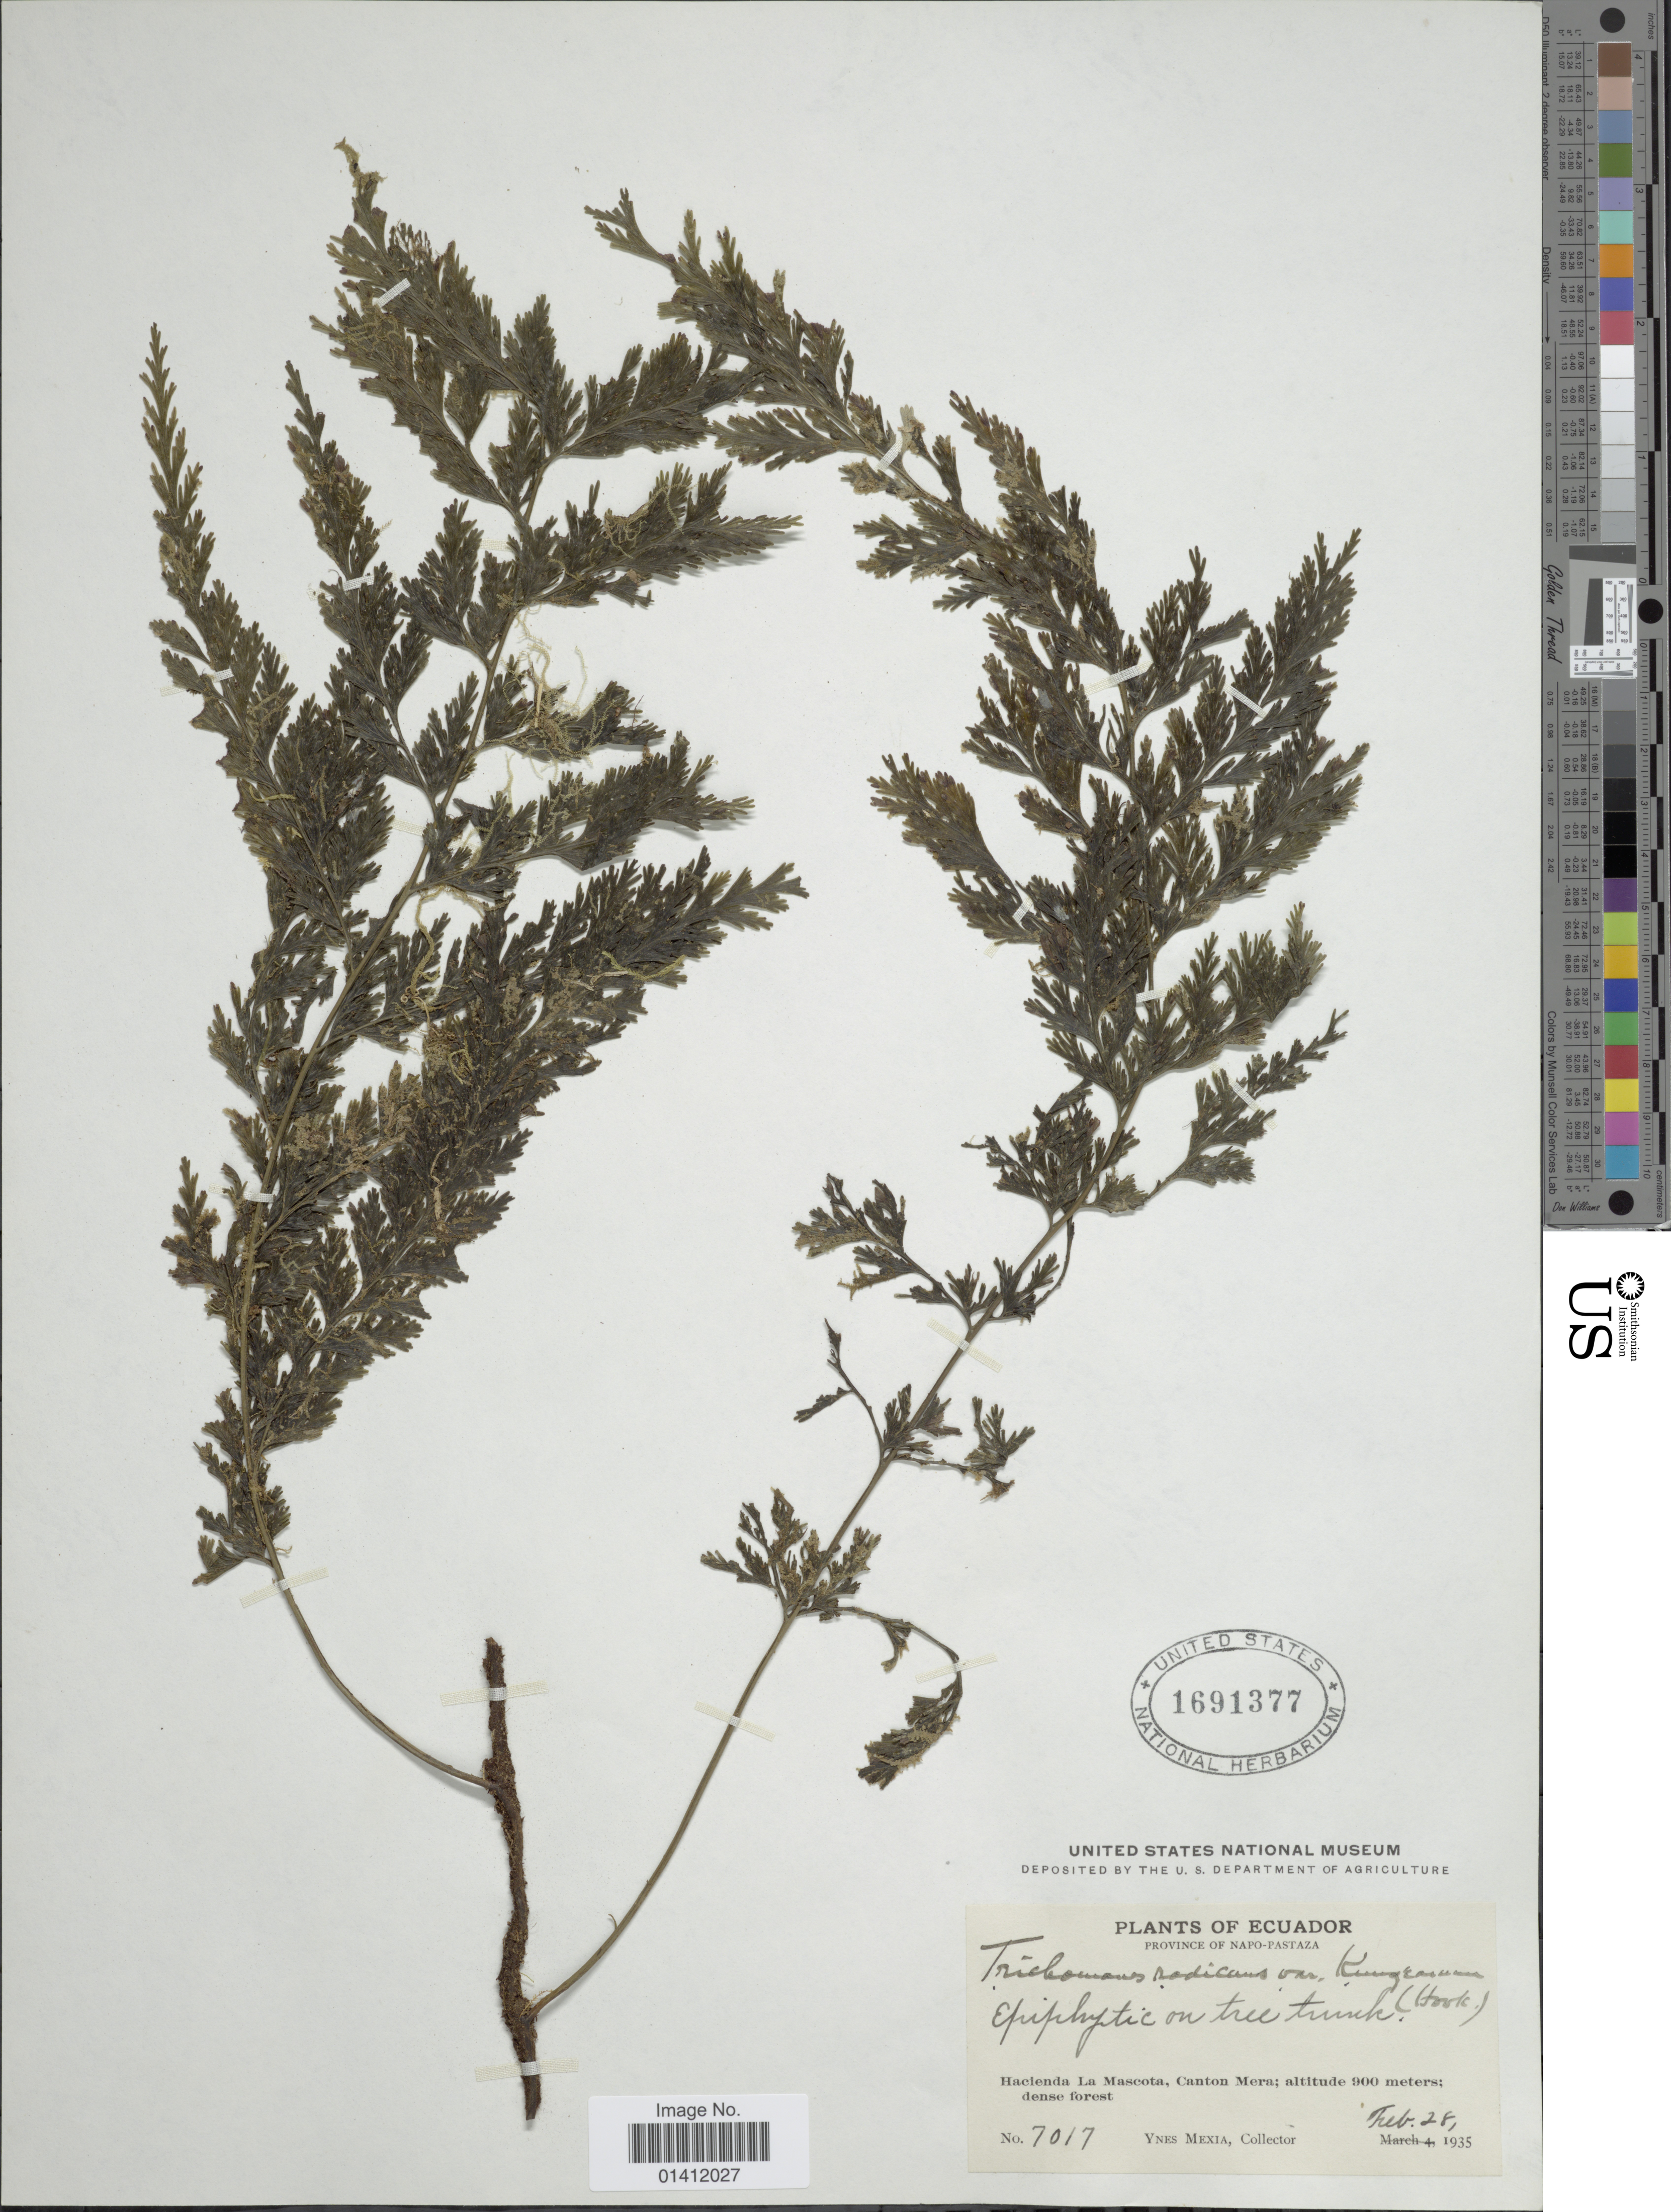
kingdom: Plantae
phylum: Tracheophyta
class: Polypodiopsida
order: Hymenophyllales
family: Hymenophyllaceae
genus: Vandenboschia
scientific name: Vandenboschia radicans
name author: (Sw.) Copel.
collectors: Y. Mexia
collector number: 7017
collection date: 1935-02-28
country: Ecuador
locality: Province of Napo-Pastaza. Hacienda la Mascota, Canton Mera.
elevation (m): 900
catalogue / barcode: US 1691377